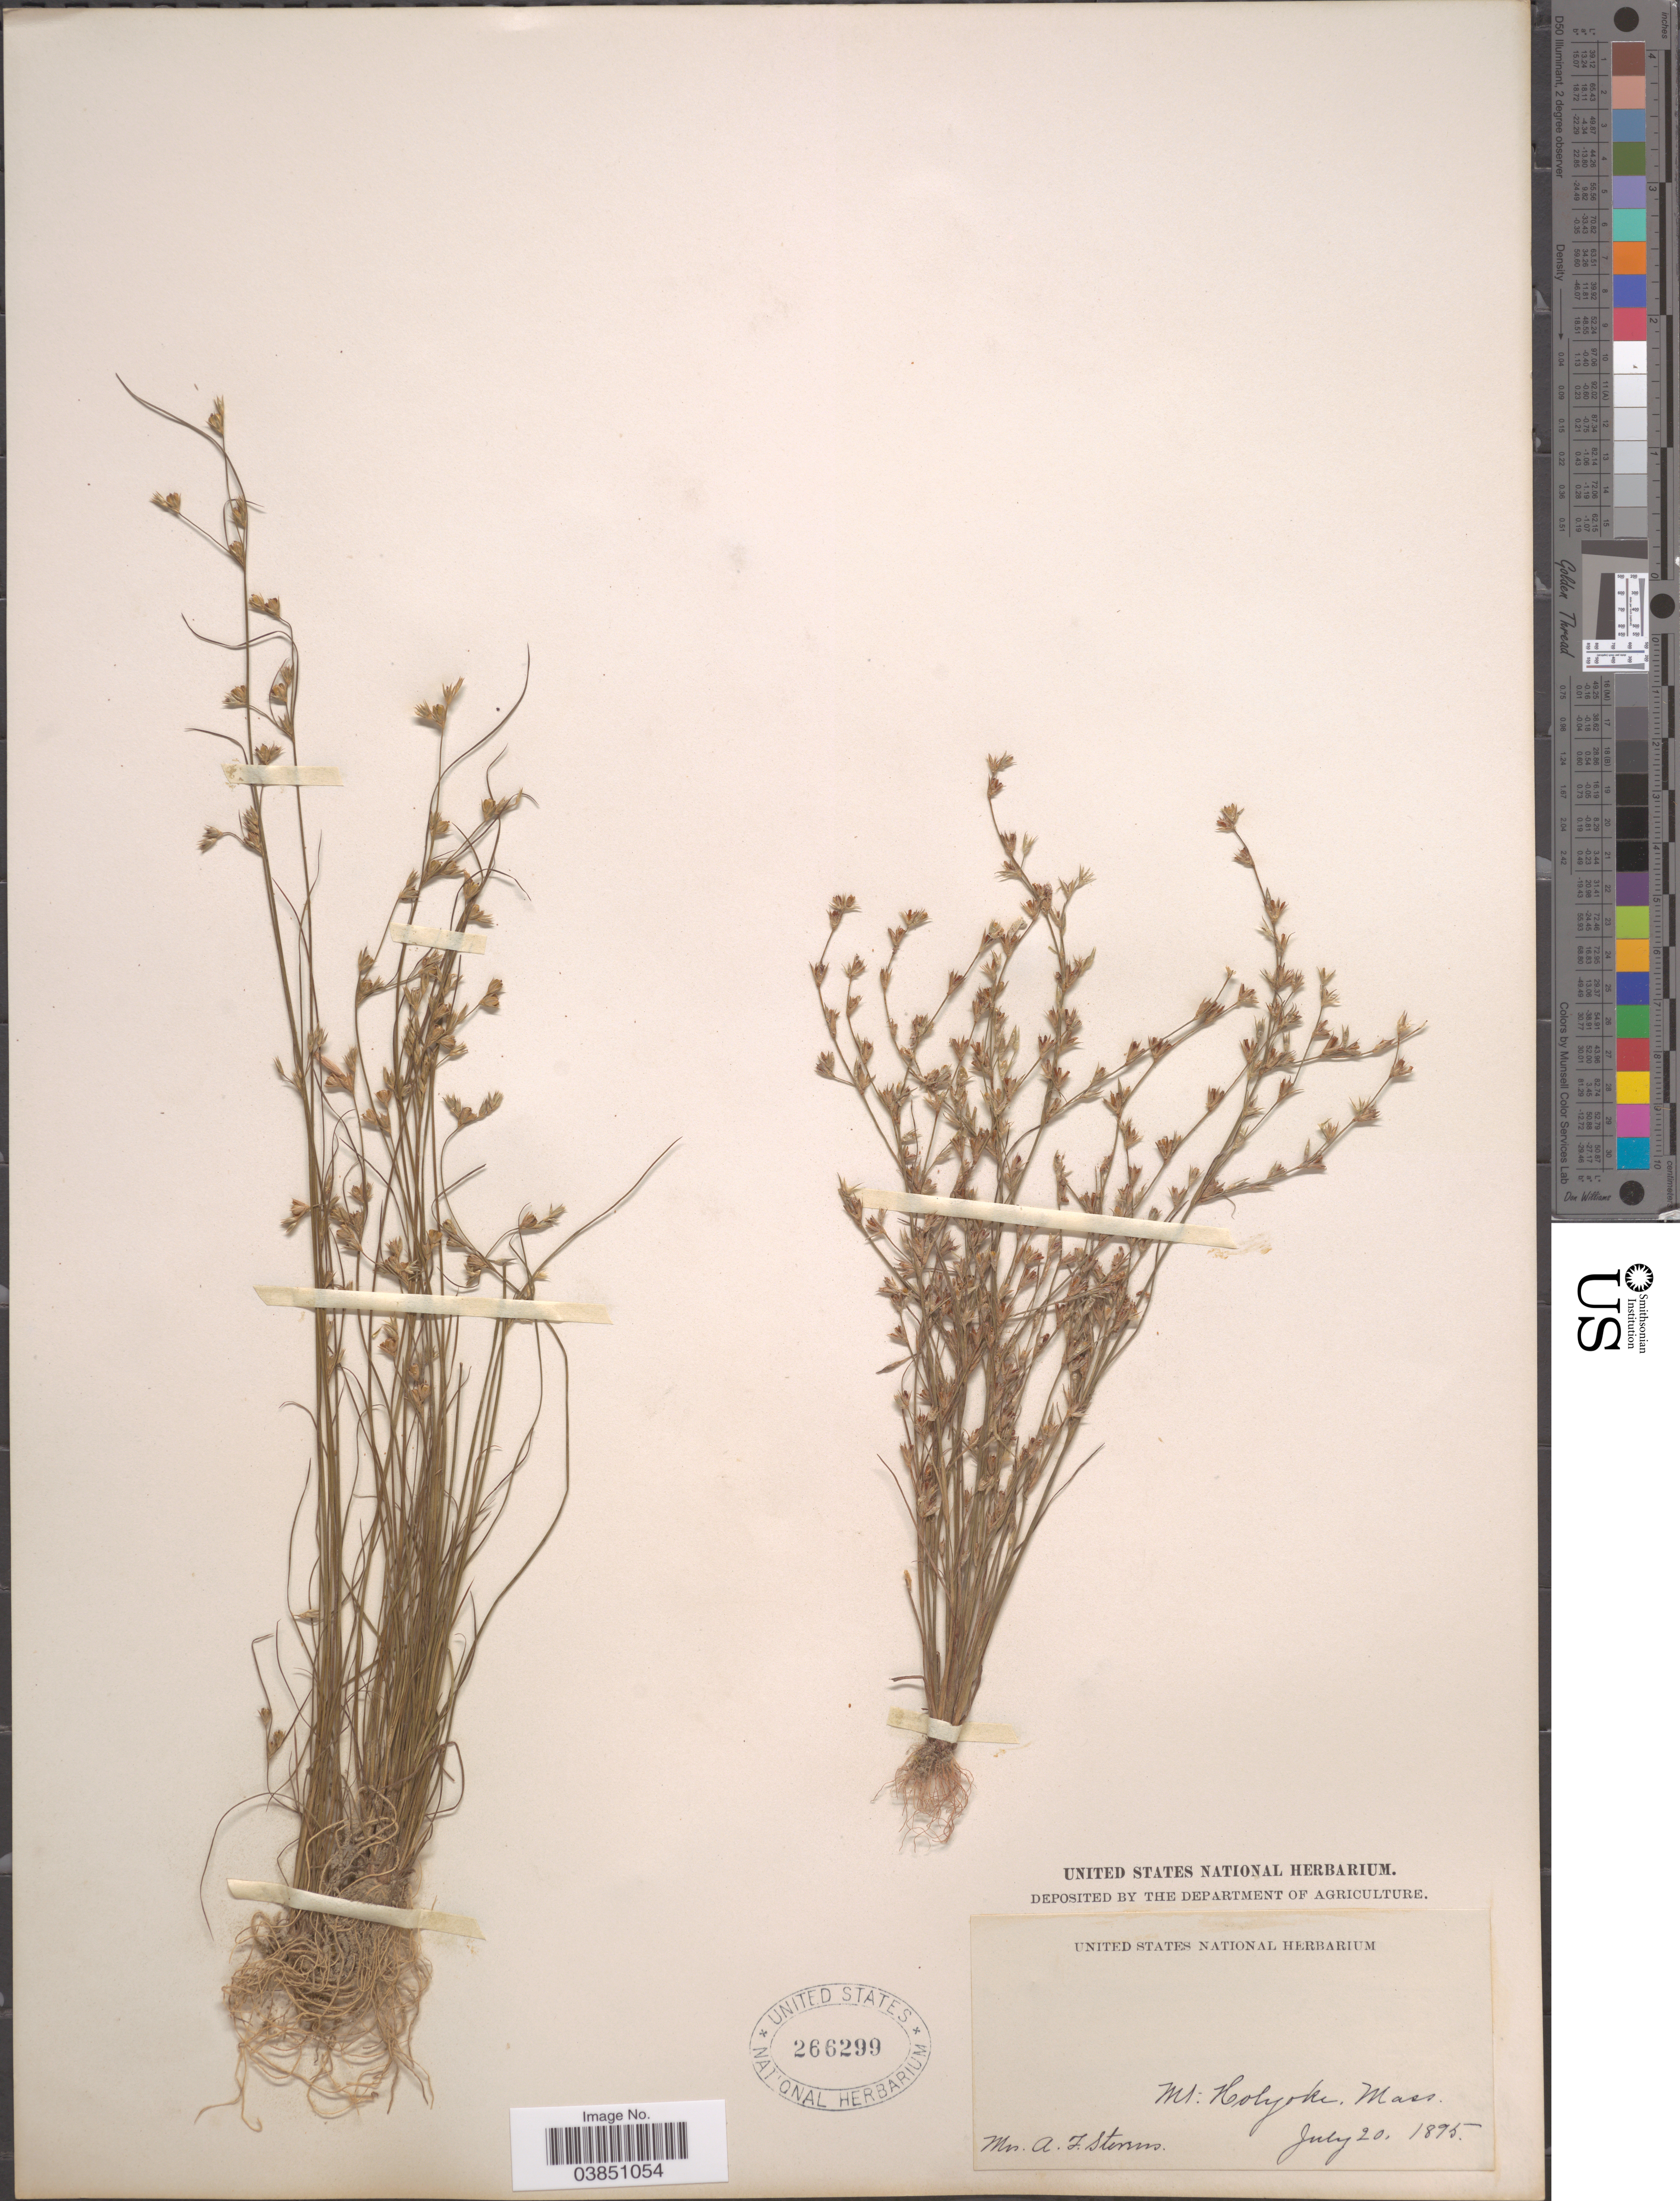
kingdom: Plantae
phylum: Tracheophyta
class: Liliopsida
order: Poales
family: Juncaceae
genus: Juncus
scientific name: Juncus bufonius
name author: L.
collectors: A. Stevens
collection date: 1895-07-20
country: United States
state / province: Massachusetts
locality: Mt. Holyoke.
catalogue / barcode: US 266299